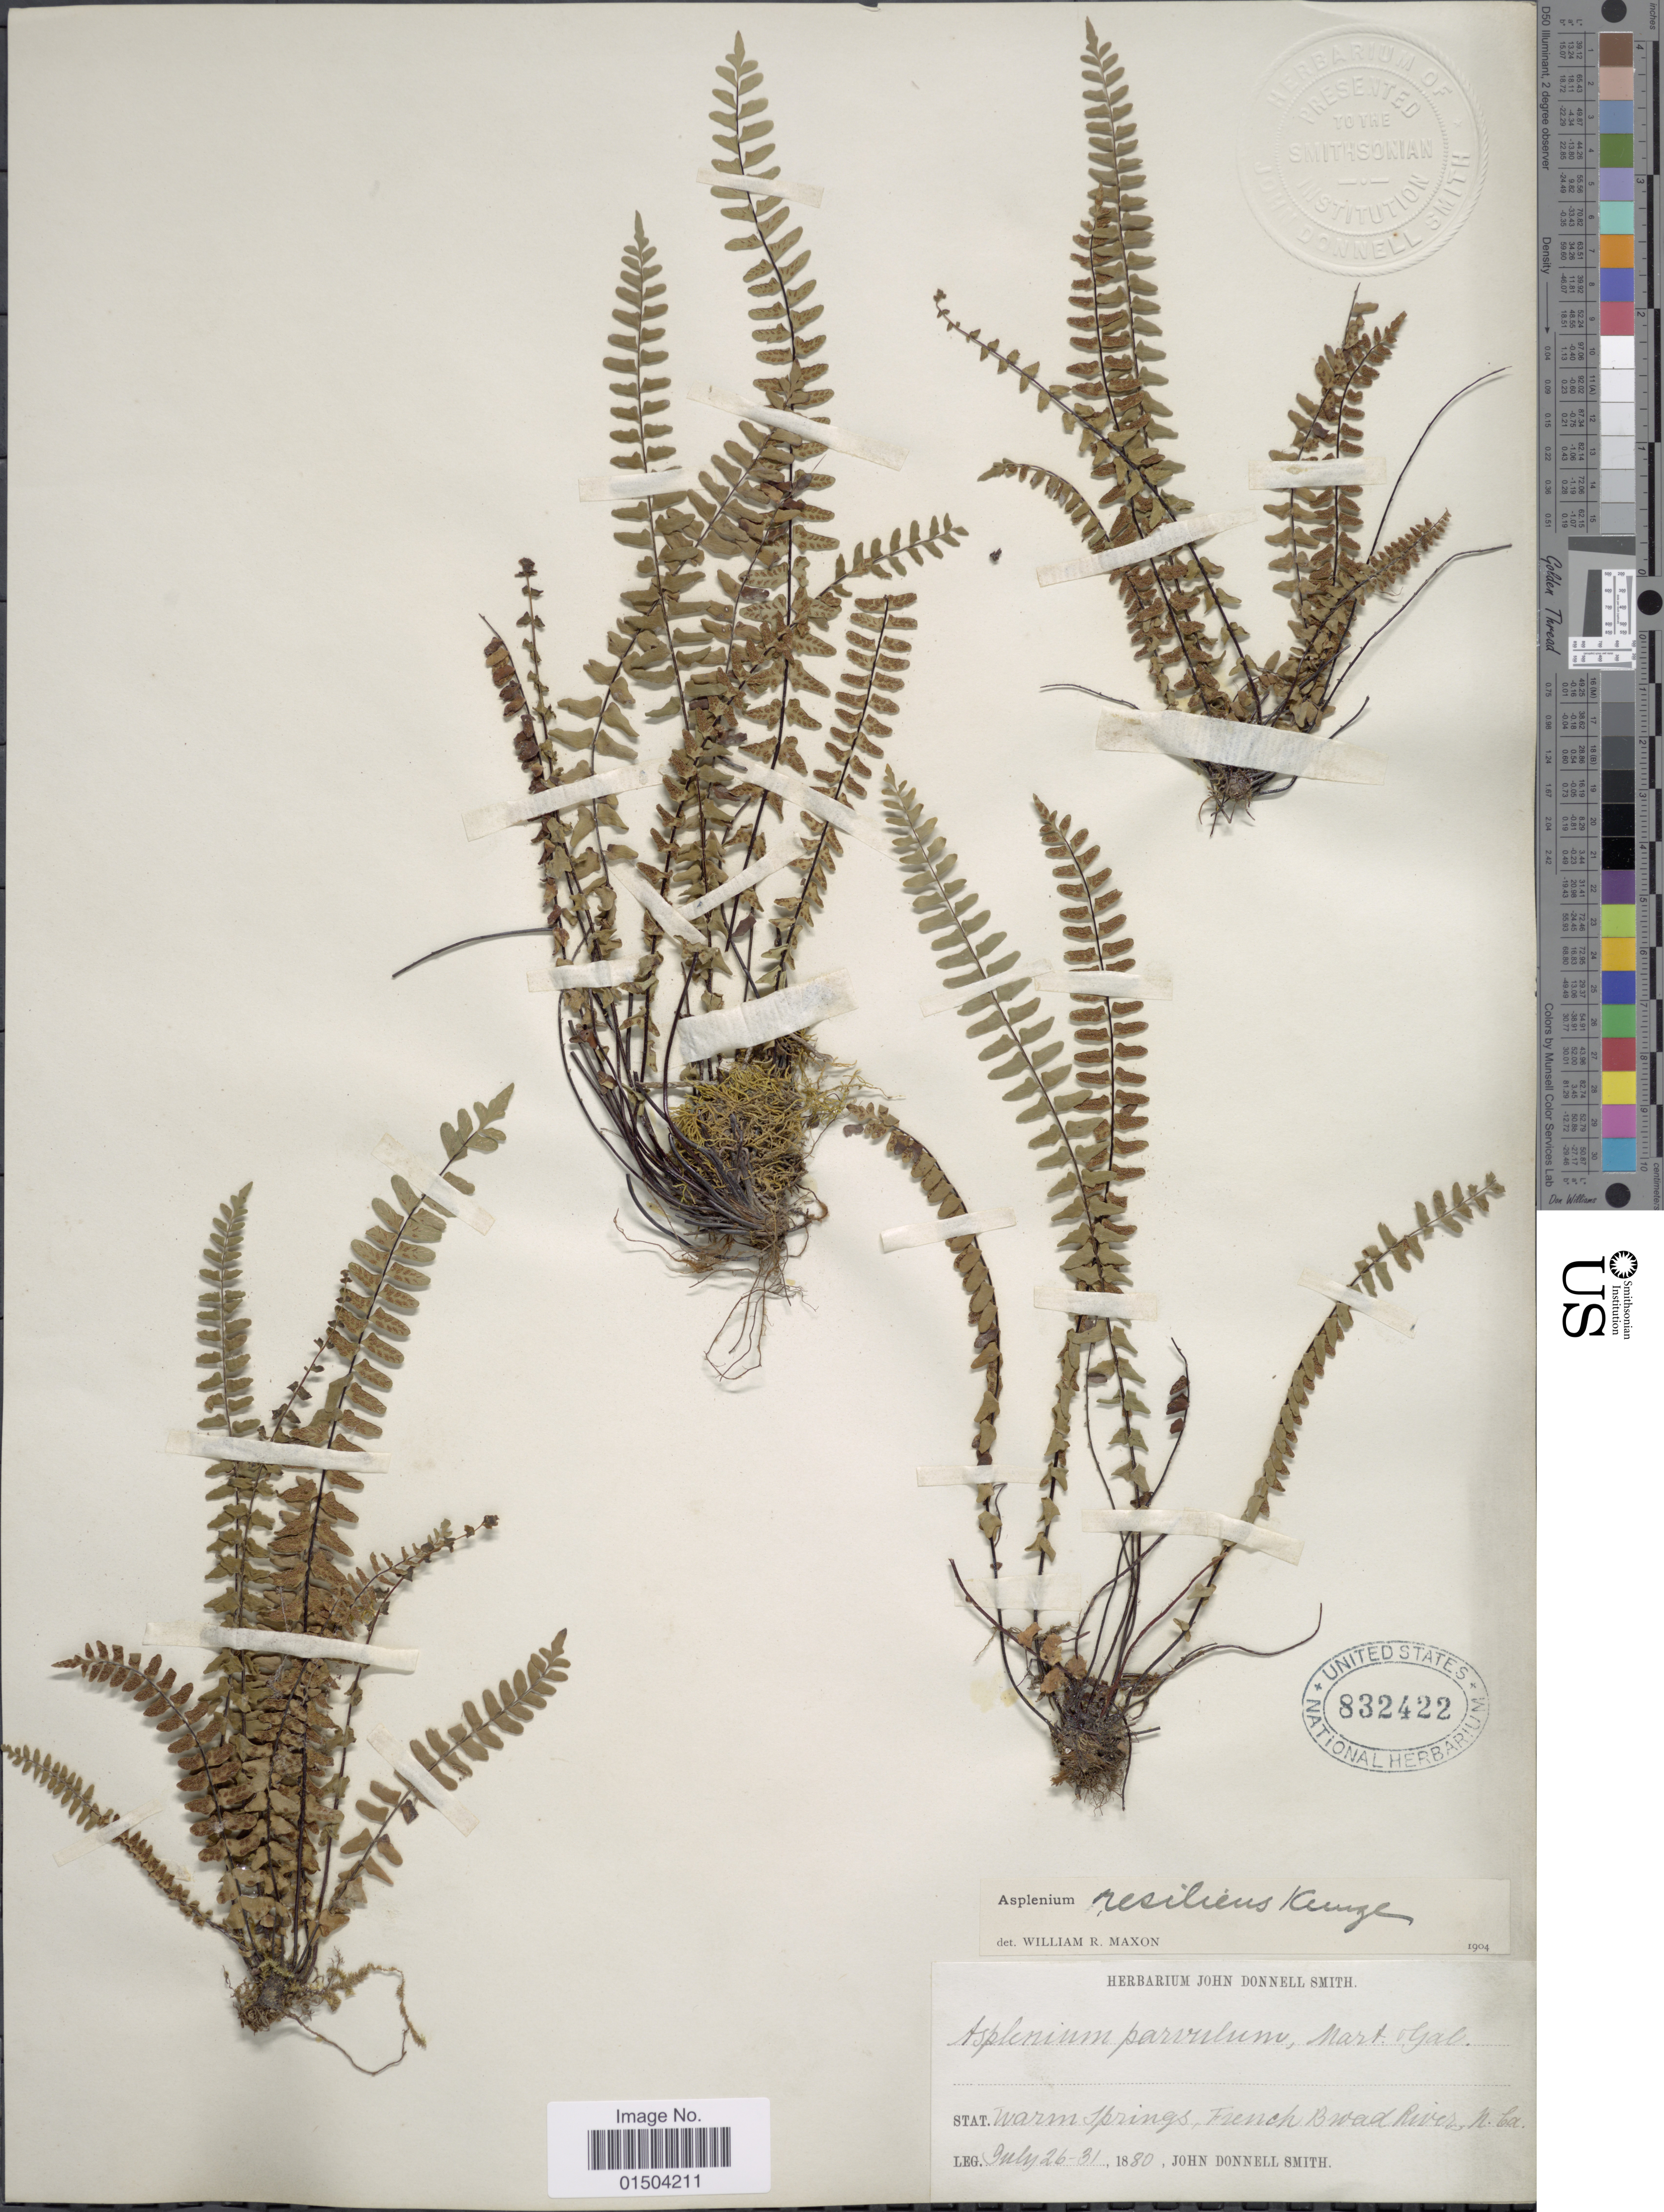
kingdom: Plantae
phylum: Tracheophyta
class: Polypodiopsida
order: Polypodiales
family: Aspleniaceae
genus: Asplenium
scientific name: Asplenium resiliens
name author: Kunze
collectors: J. Donnell Smith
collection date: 1880-07-26/1880-07-31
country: United States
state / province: North Carolina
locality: Warm Springs, French Broad River.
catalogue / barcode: US 832422